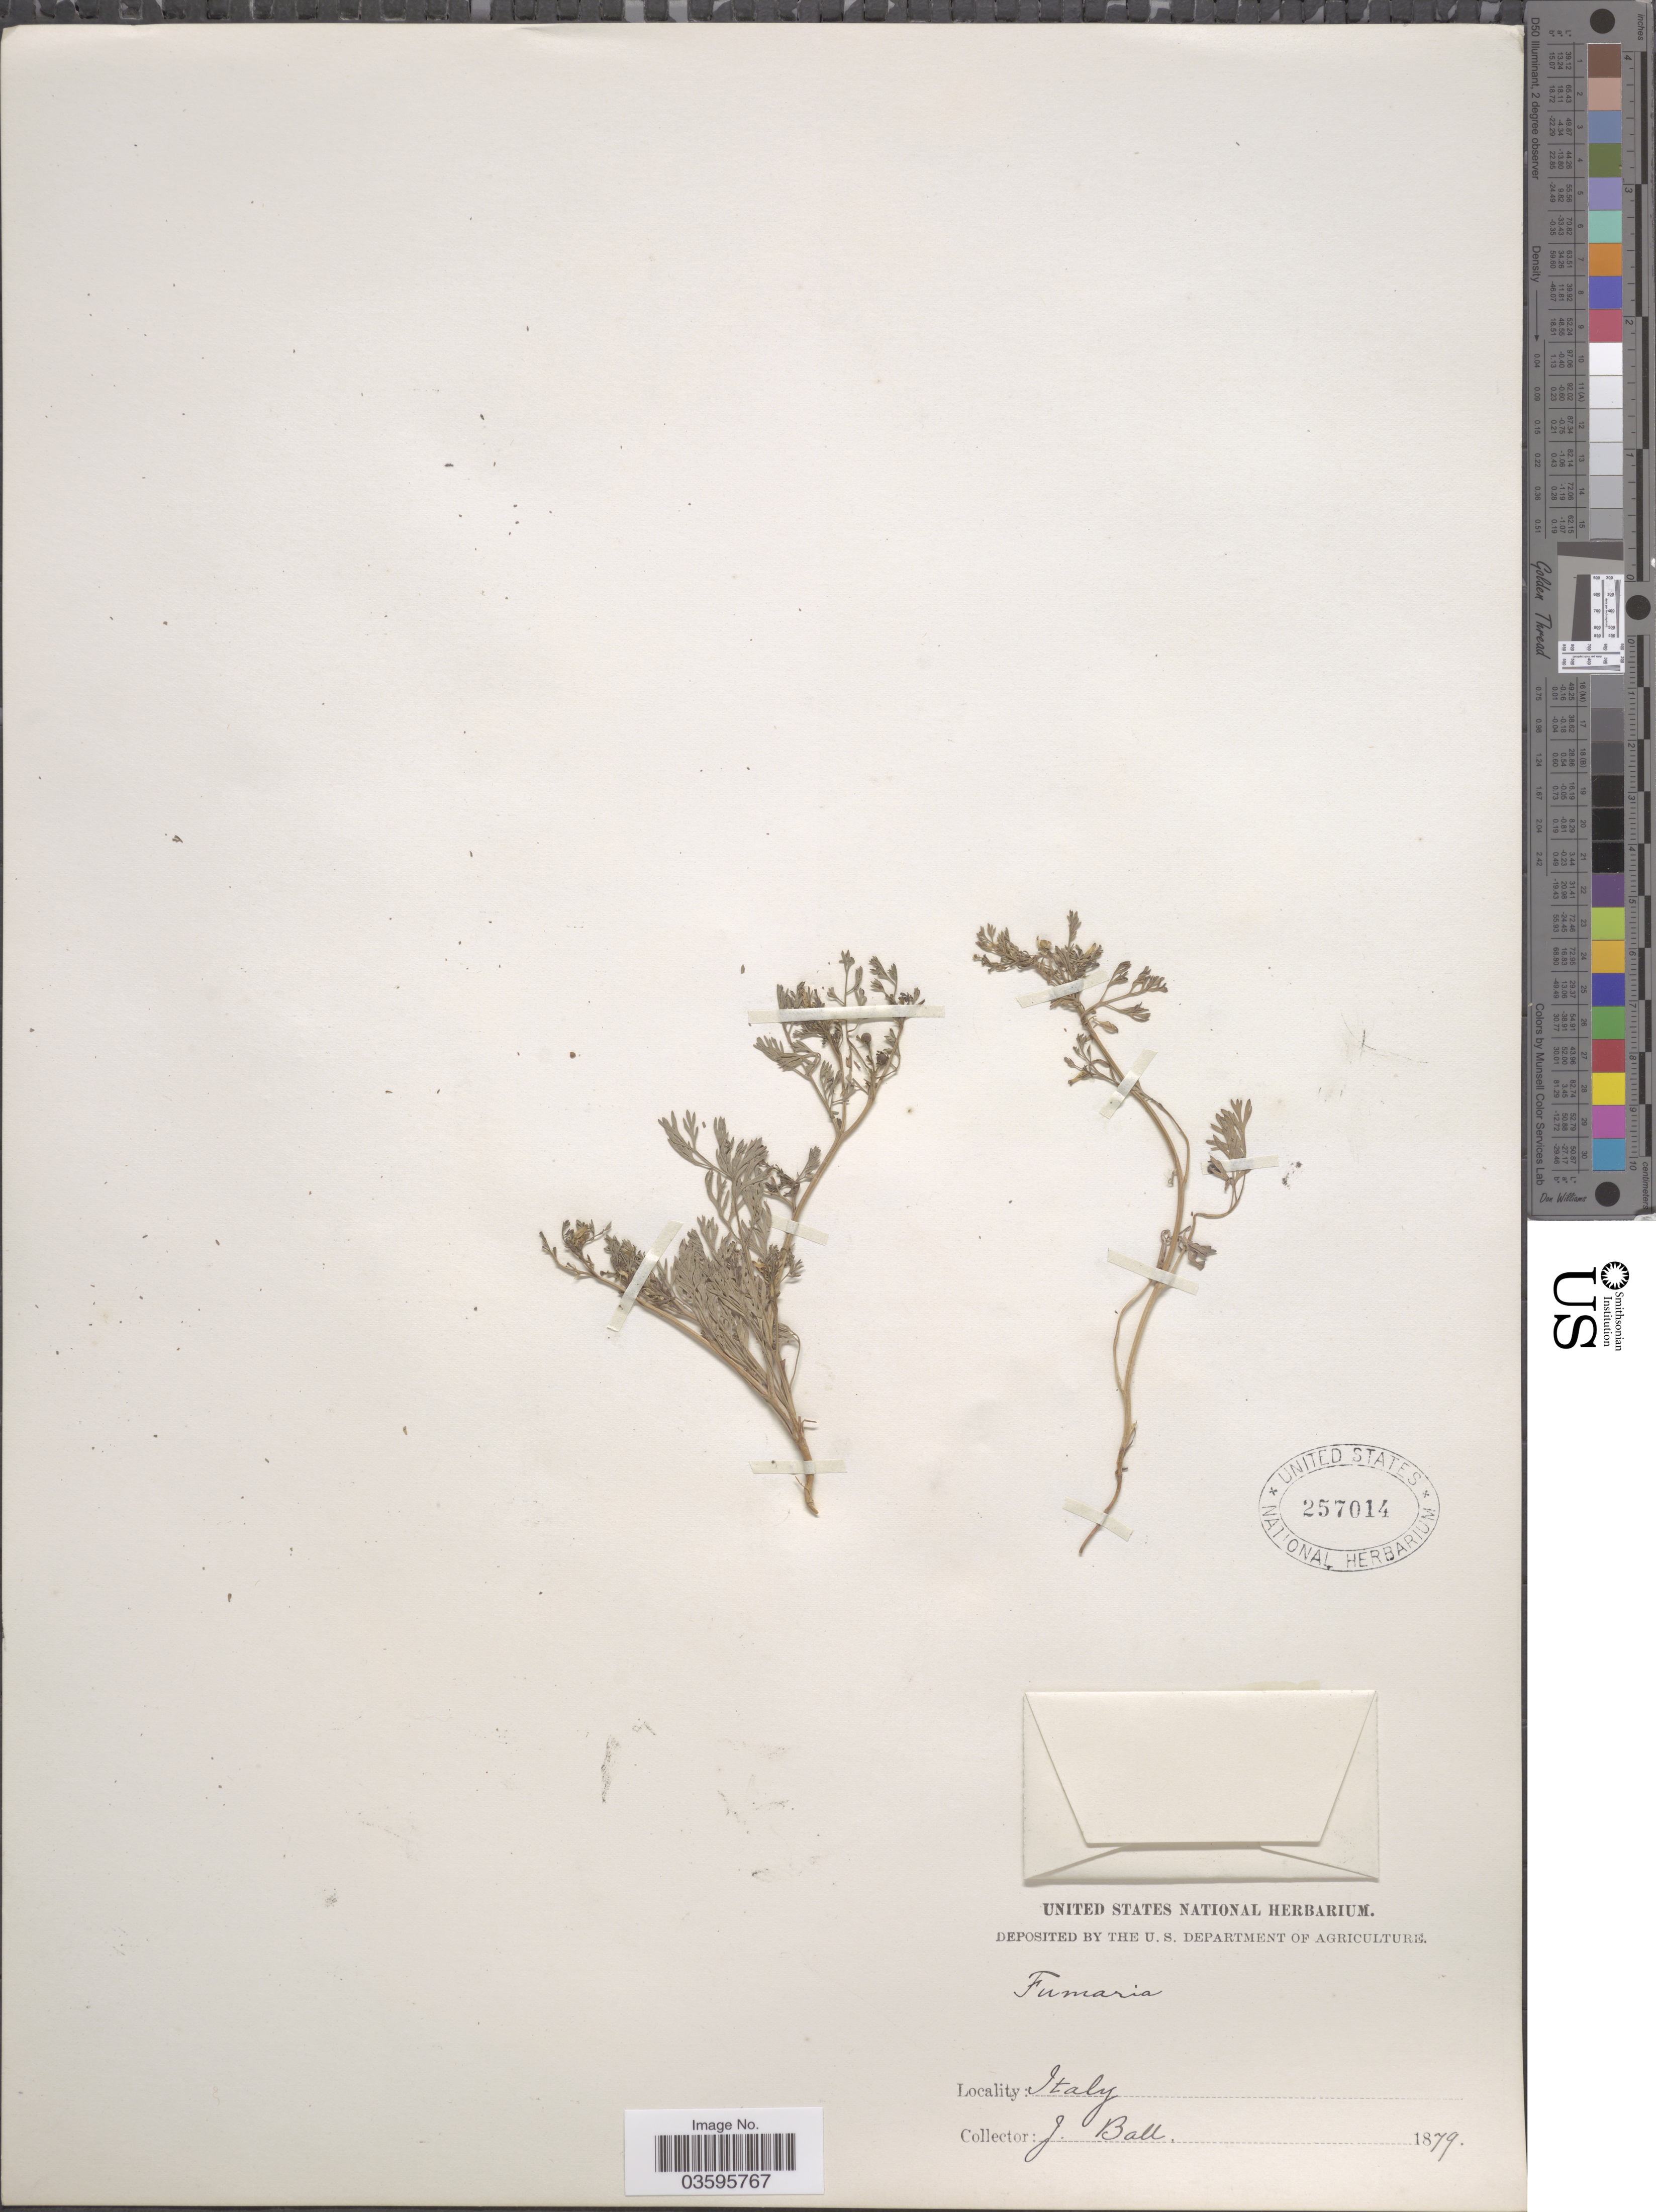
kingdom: Plantae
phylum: Tracheophyta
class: Magnoliopsida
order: Ranunculales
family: Papaveraceae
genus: Fumaria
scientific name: Fumaria sp.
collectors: J. Ball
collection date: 1879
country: Italy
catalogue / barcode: US 257014